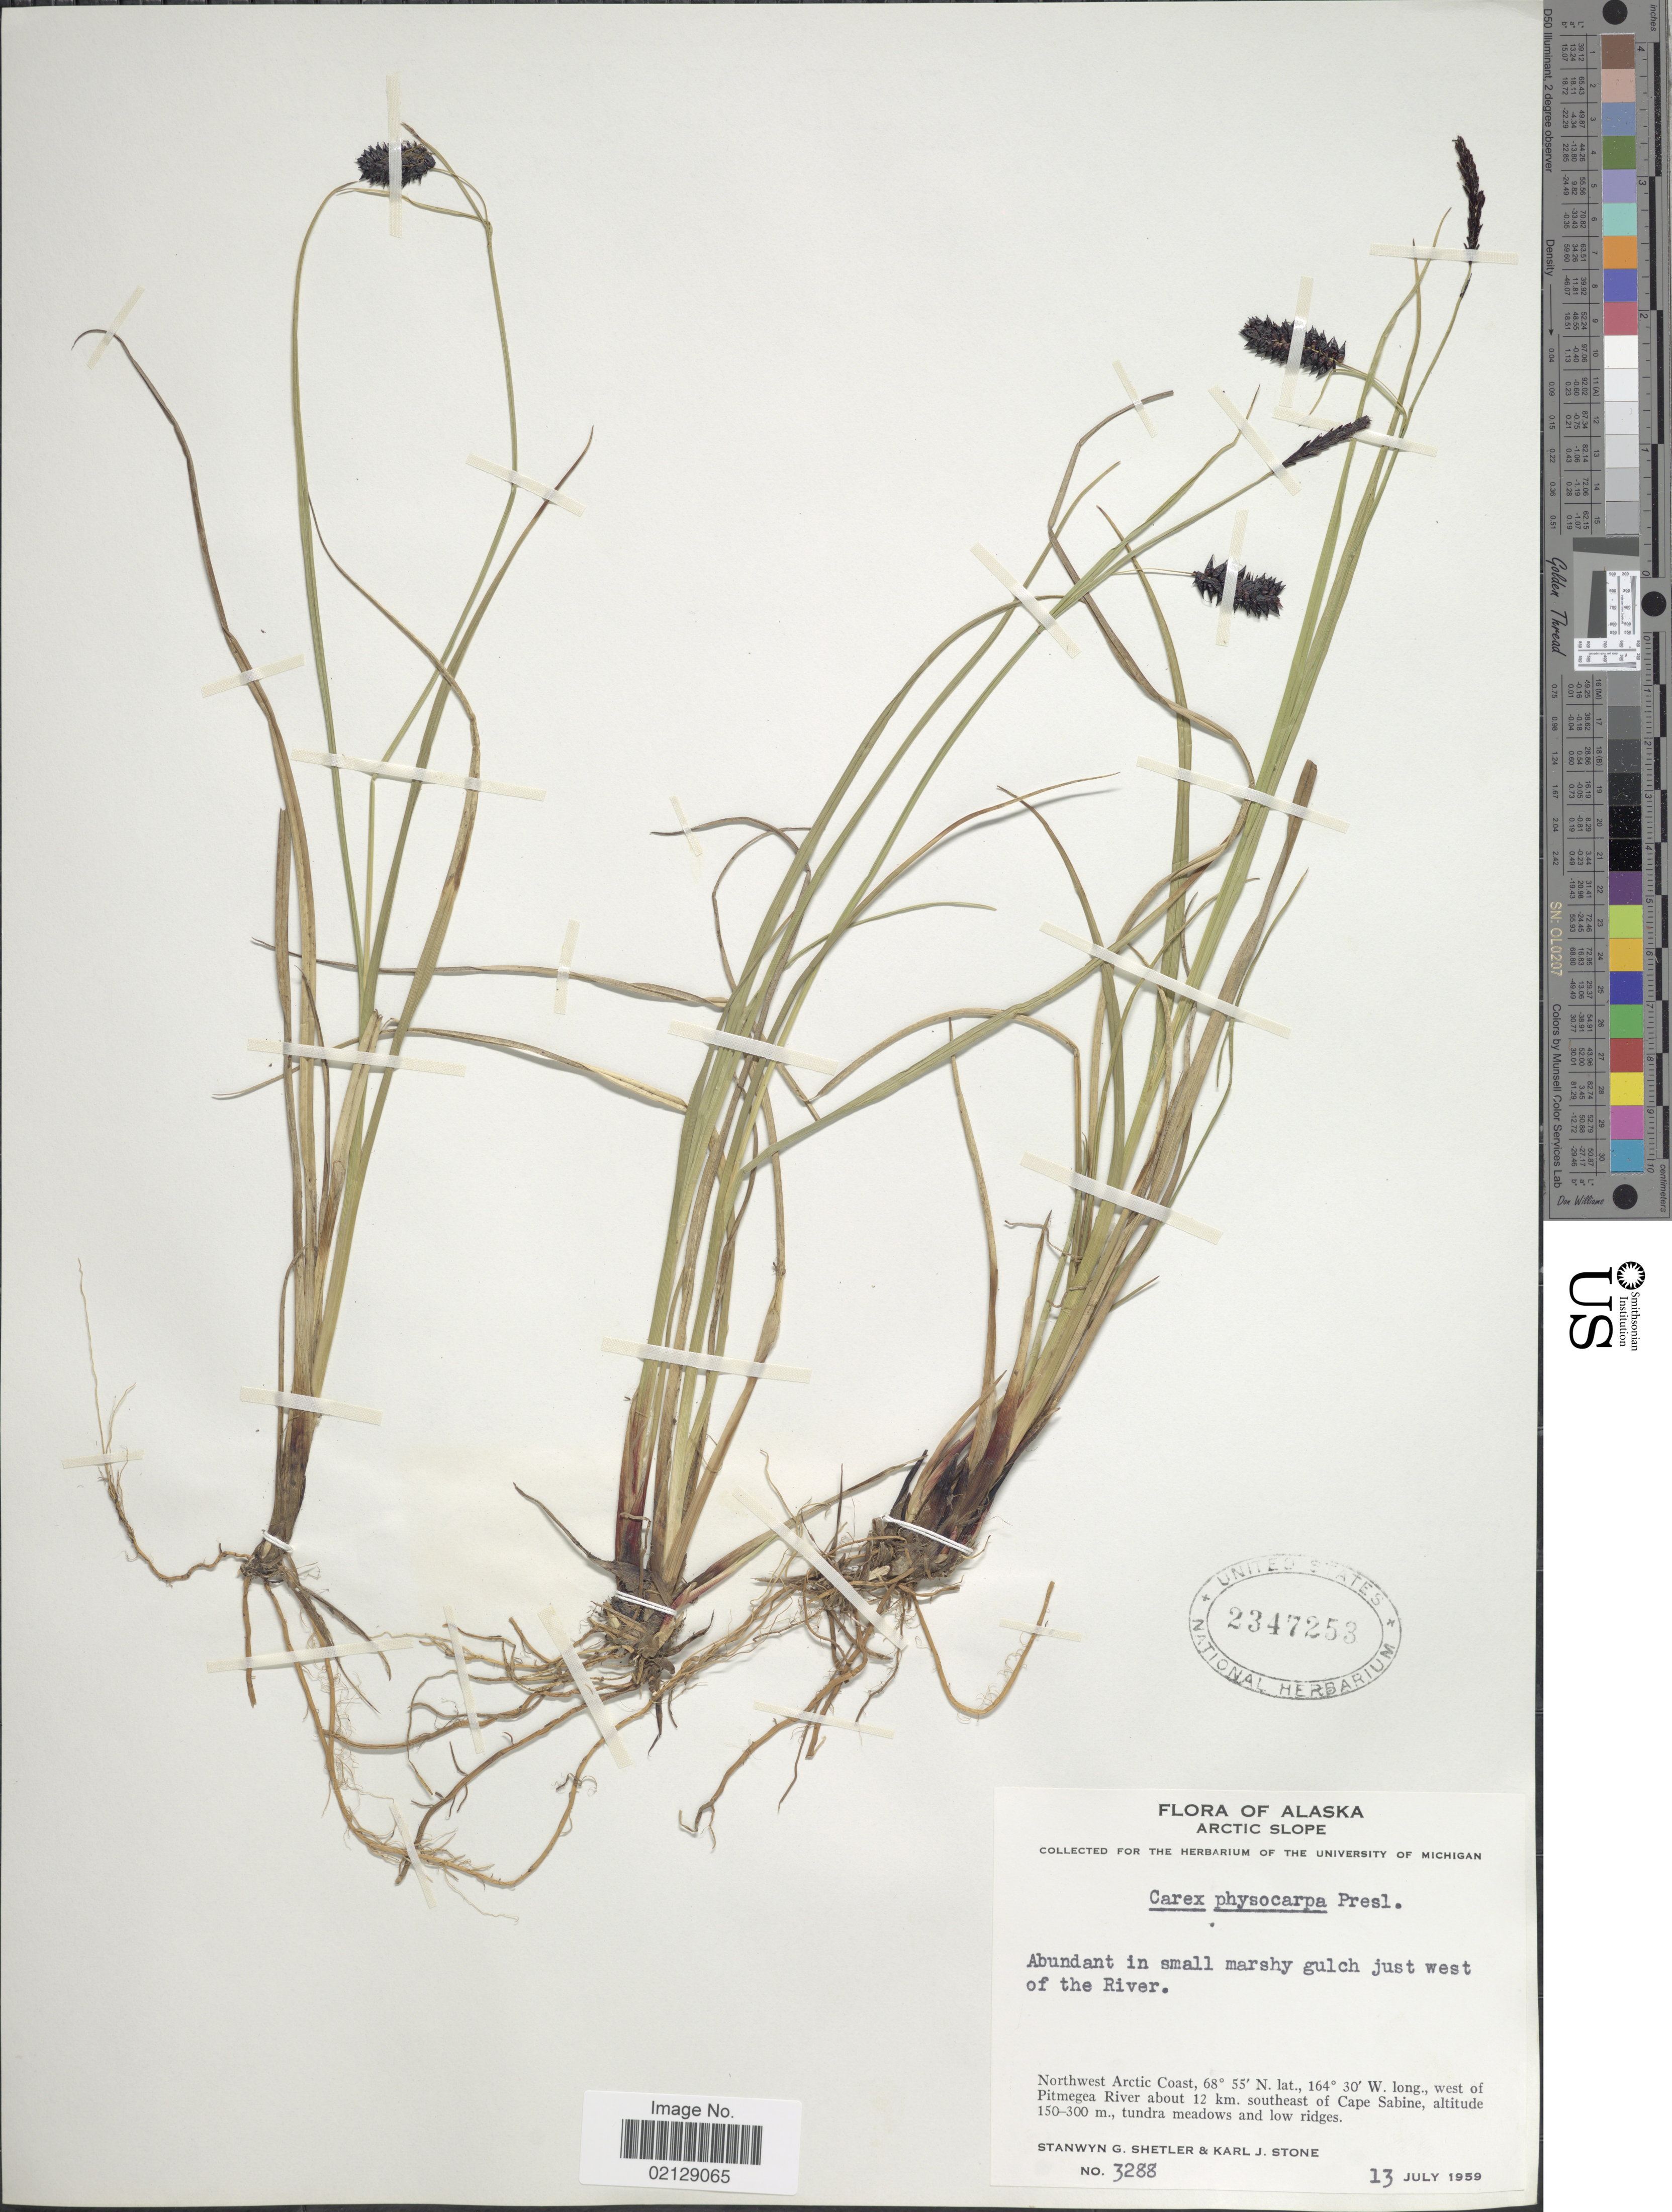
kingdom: Plantae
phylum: Tracheophyta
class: Liliopsida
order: Poales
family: Cyperaceae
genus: Carex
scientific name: Carex saxatilis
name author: L.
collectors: S. Shetler & K. J. Stone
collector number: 3288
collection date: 1959-07-13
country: United States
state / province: Alaska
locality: Acrtic Slope, Northwest Arctic Slope, Northwest Arctic Coast, west of Pitmegea River about 12 km. southeast of Cape Sabine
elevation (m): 150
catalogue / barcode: US 2347253